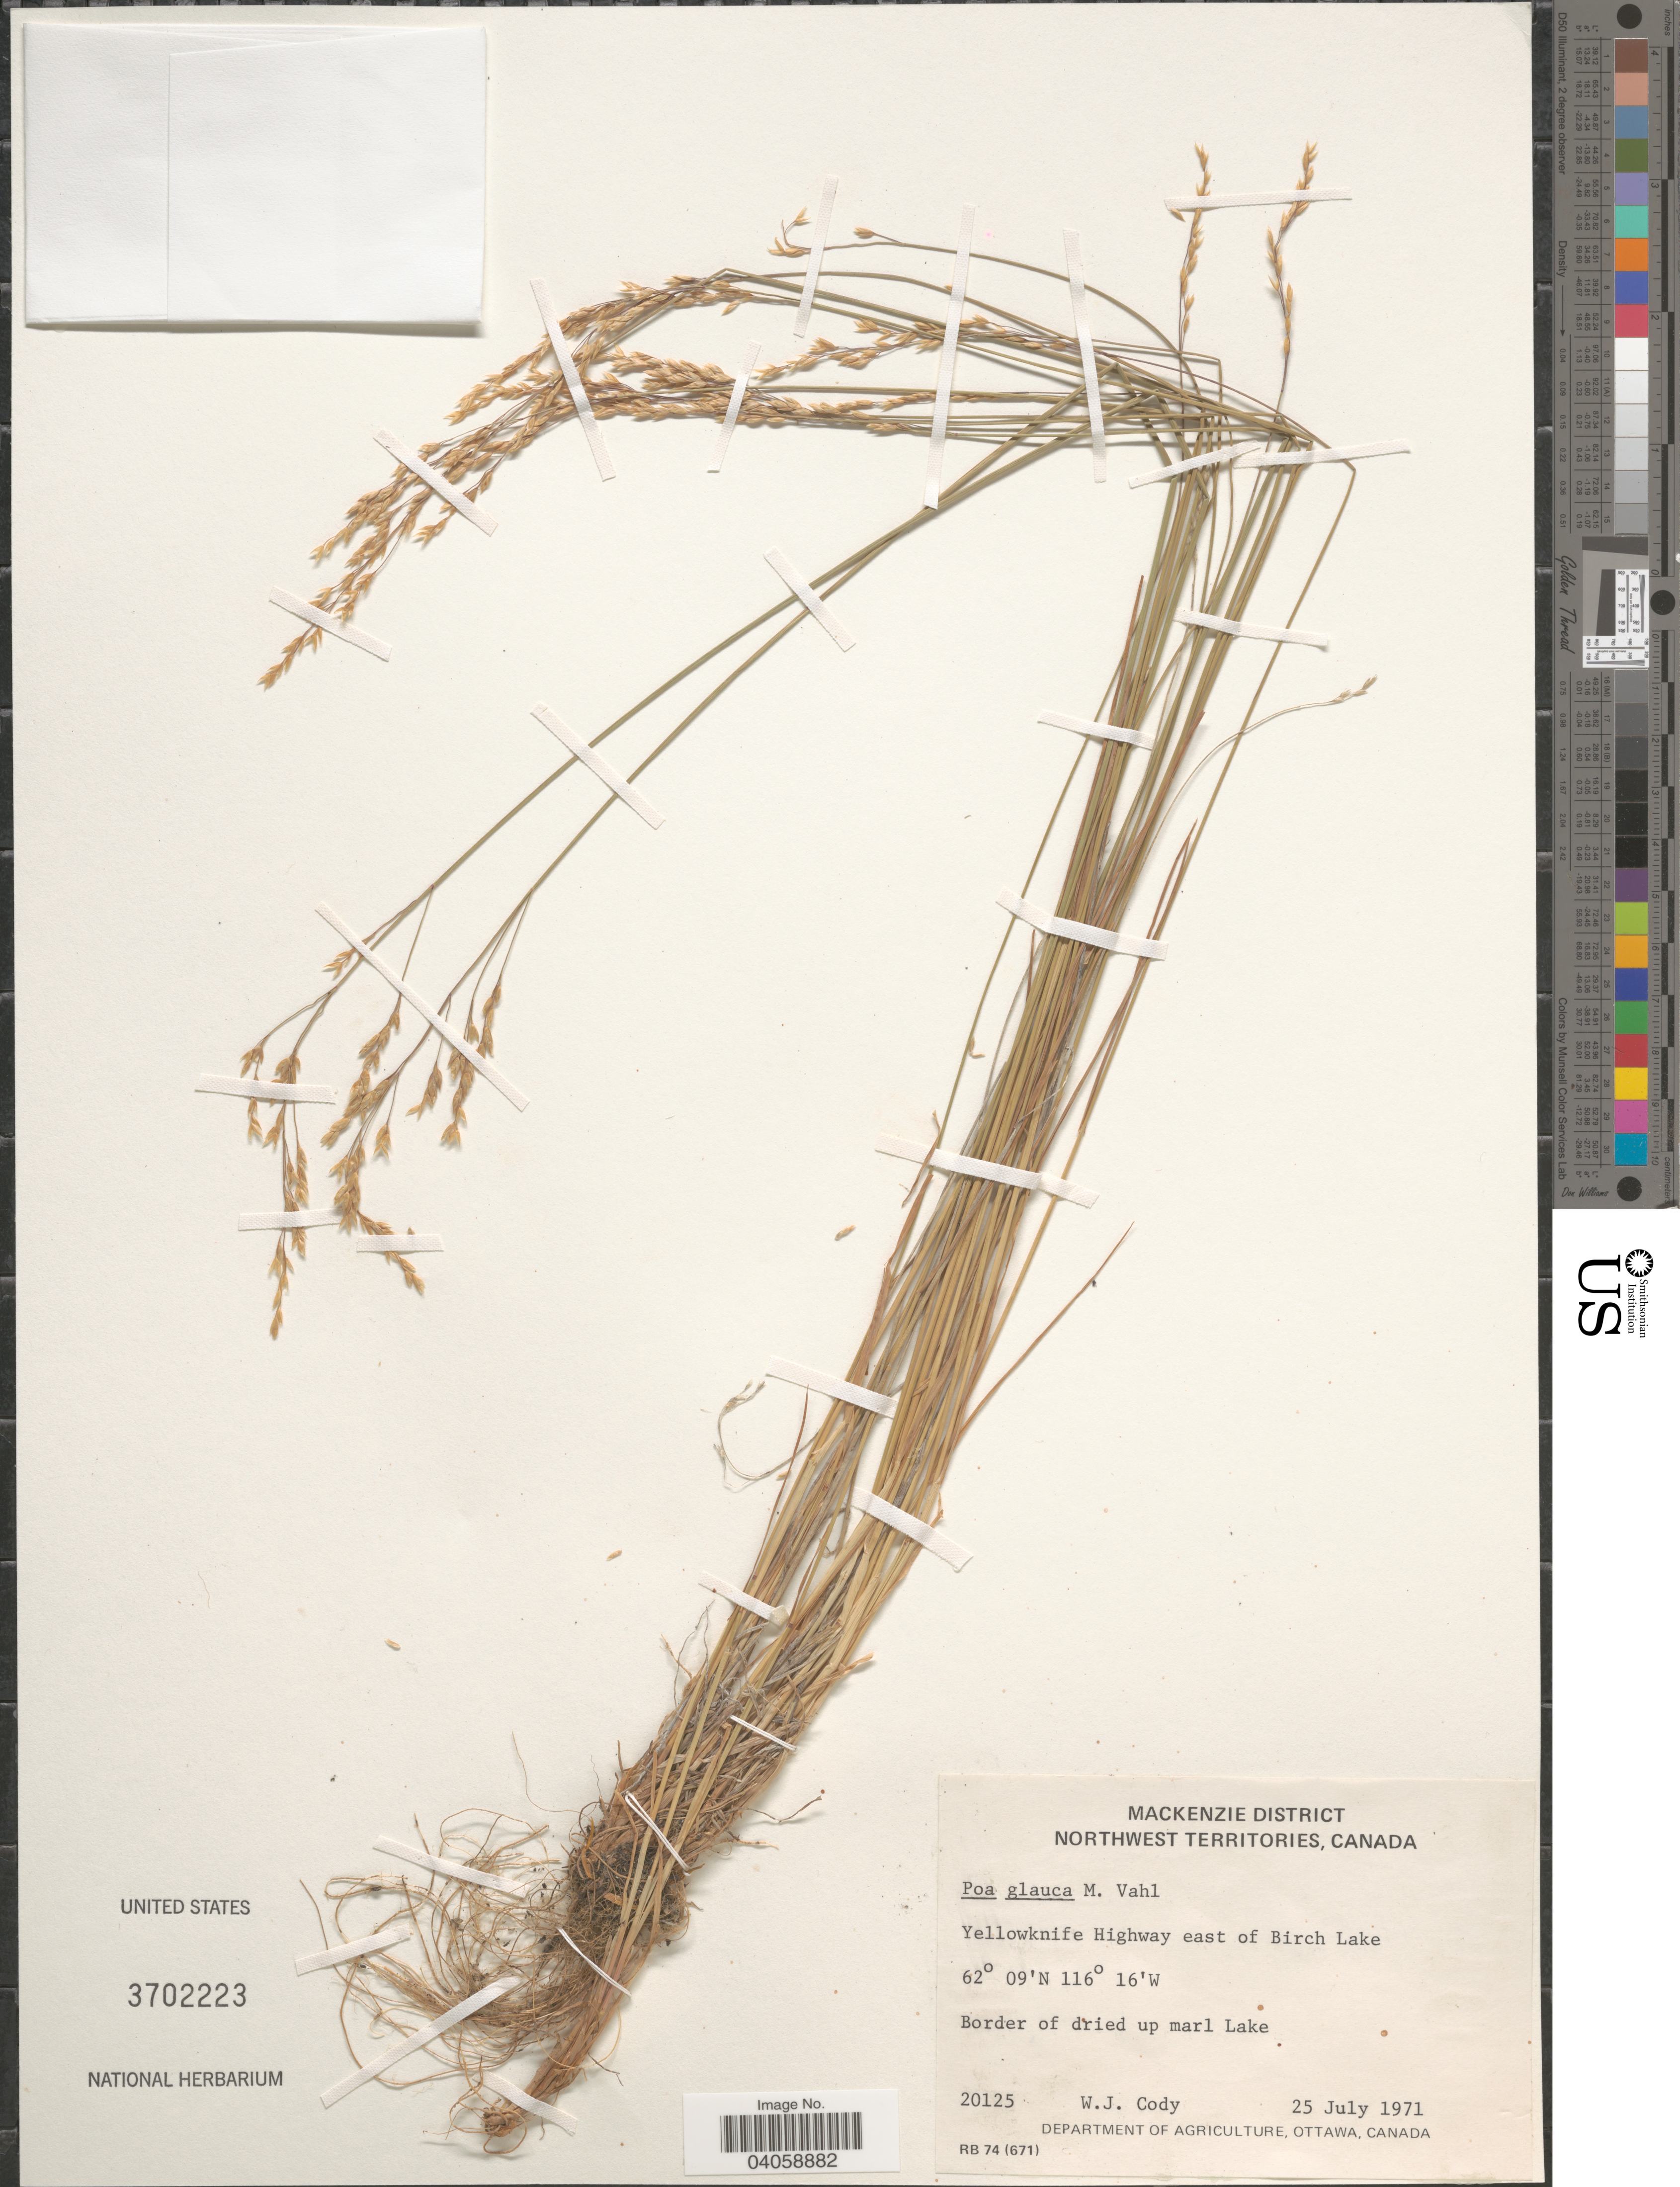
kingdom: Plantae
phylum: Tracheophyta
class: Liliopsida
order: Poales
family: Poaceae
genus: Poa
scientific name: Poa glauca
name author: Vahl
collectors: W. Cody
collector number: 20125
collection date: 1971-07-25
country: Canada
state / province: Northwest Territories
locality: Mackenzie District. Yellowknife Highway east of Birch Lake. Dried up marl Lake.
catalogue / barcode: US 3702223